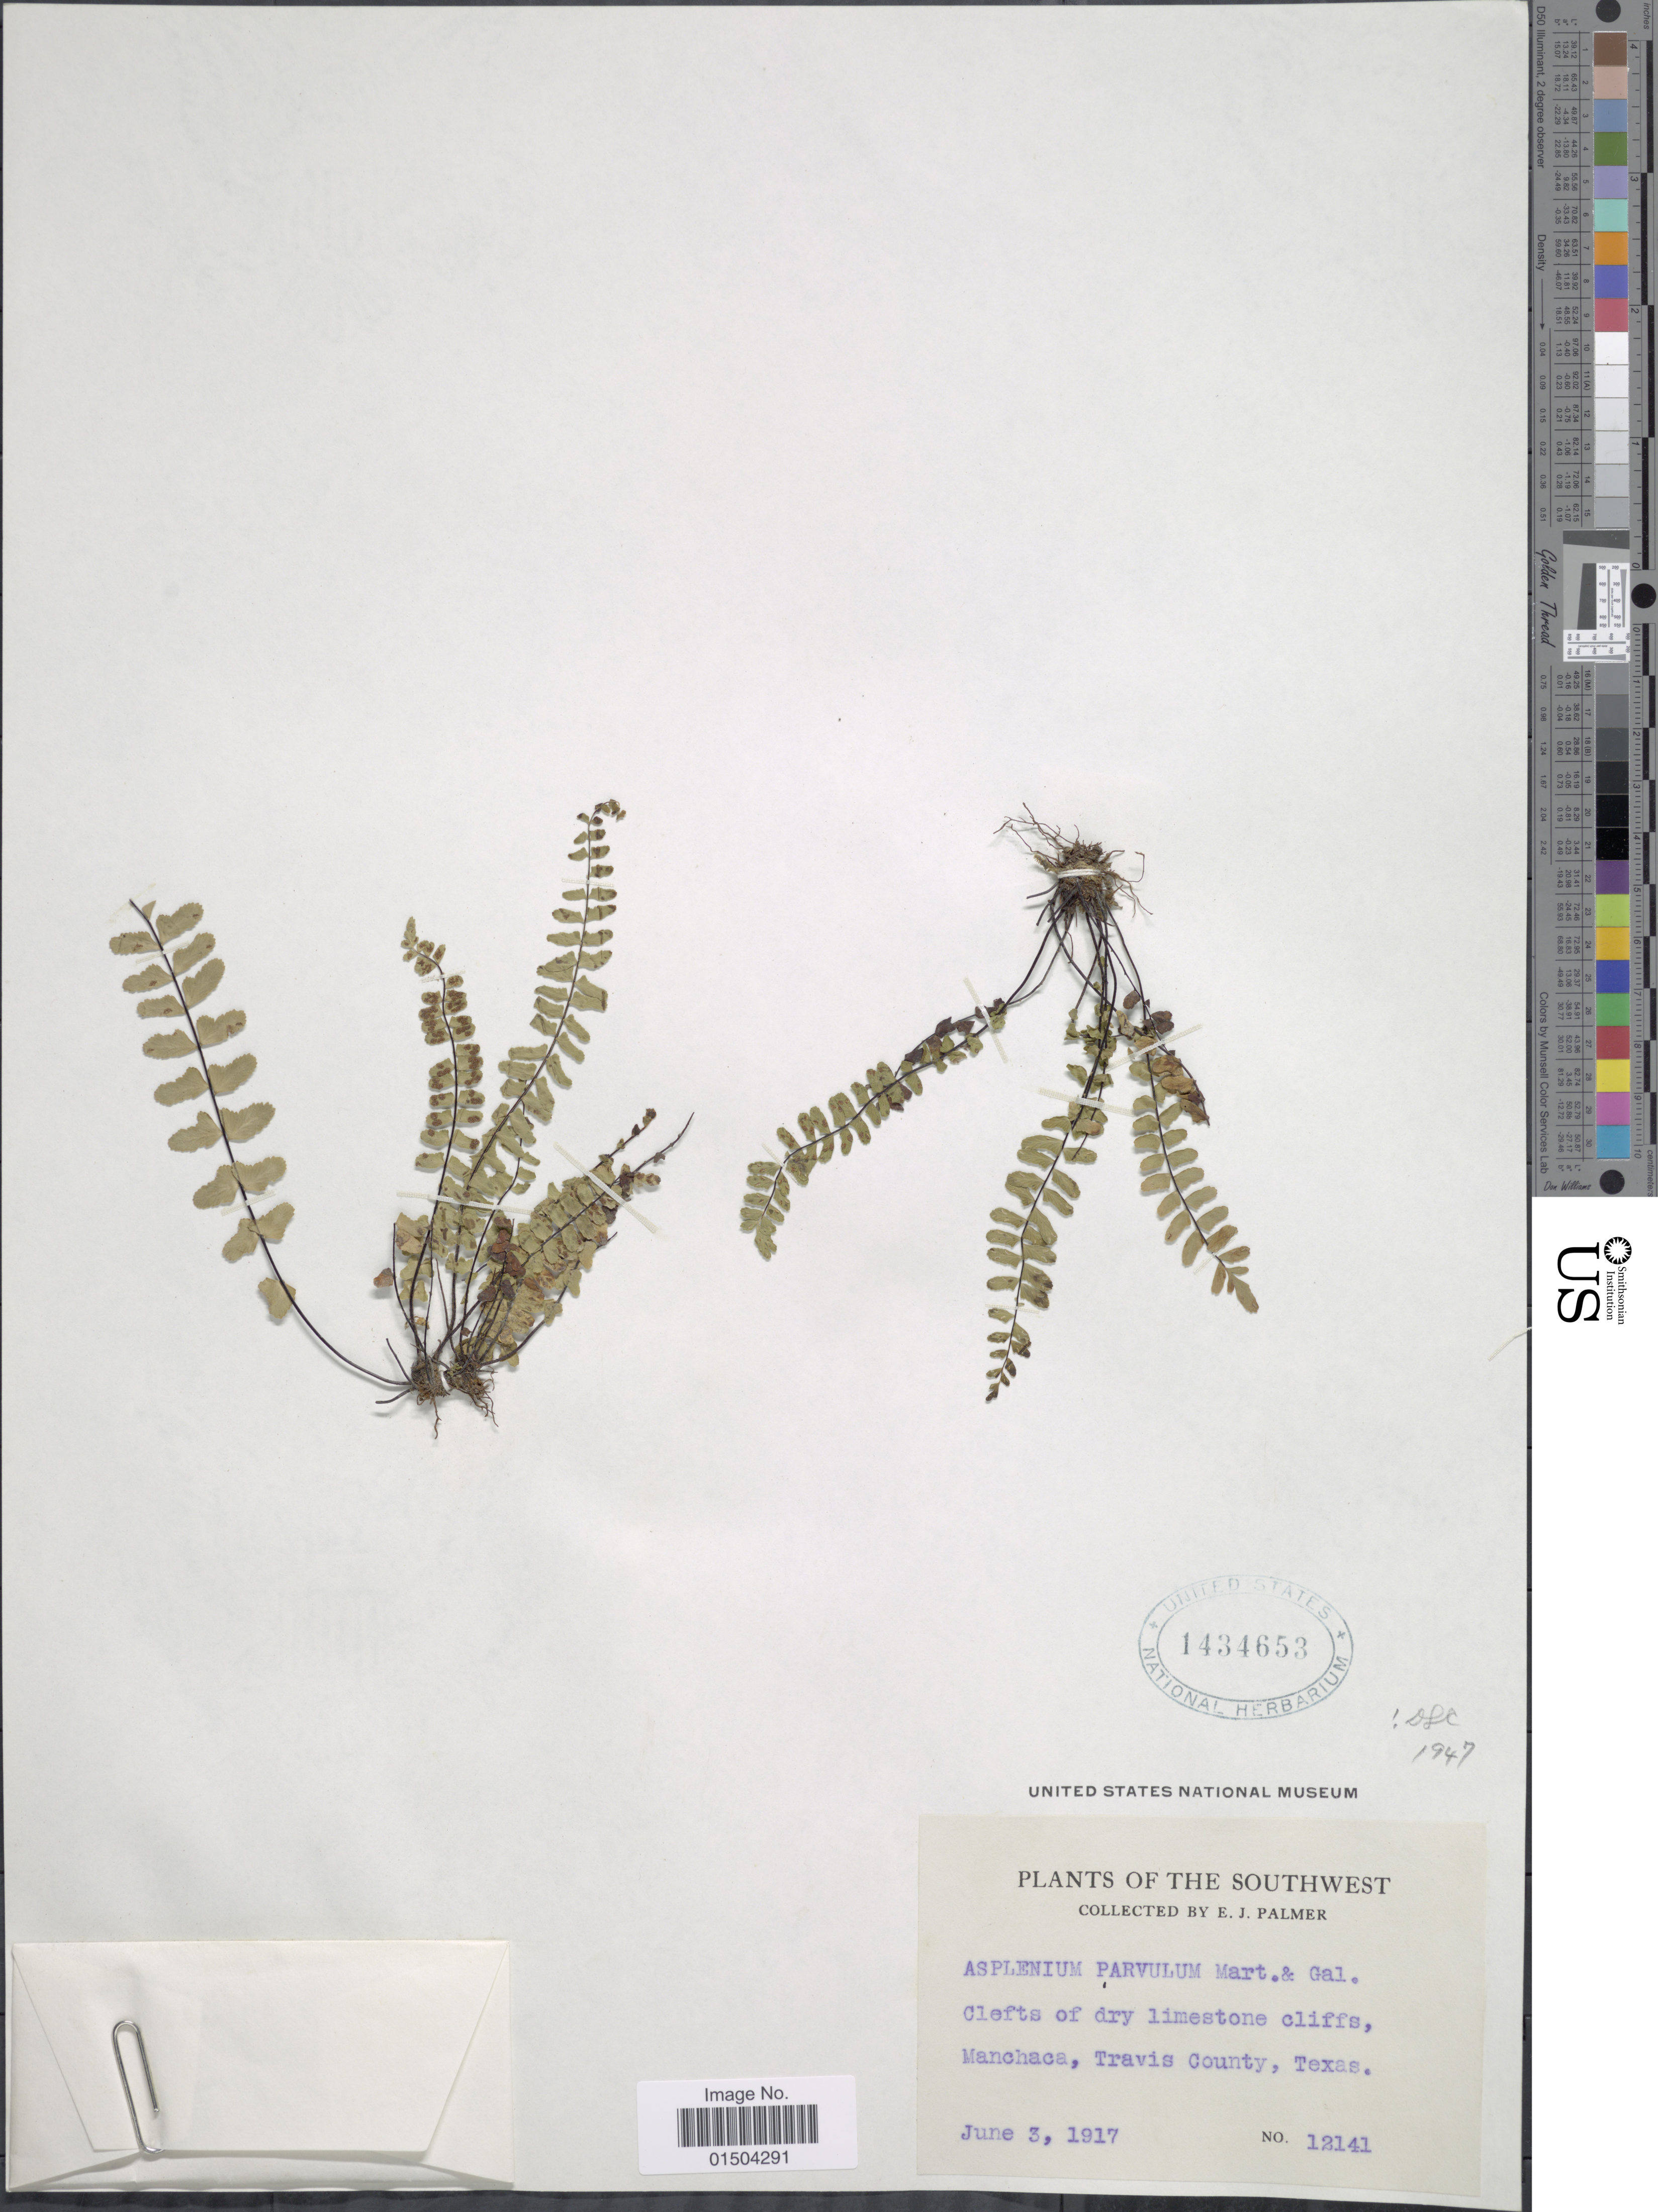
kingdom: Plantae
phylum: Tracheophyta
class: Polypodiopsida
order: Polypodiales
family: Aspleniaceae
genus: Asplenium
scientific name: Asplenium resiliens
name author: Kunze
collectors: E. J. Palmer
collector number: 12141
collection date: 1917-06-03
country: United States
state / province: Texas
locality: Southwest. Clefts of dry limestone cliffs, Manchaca, Travis County.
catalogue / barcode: US 1434653